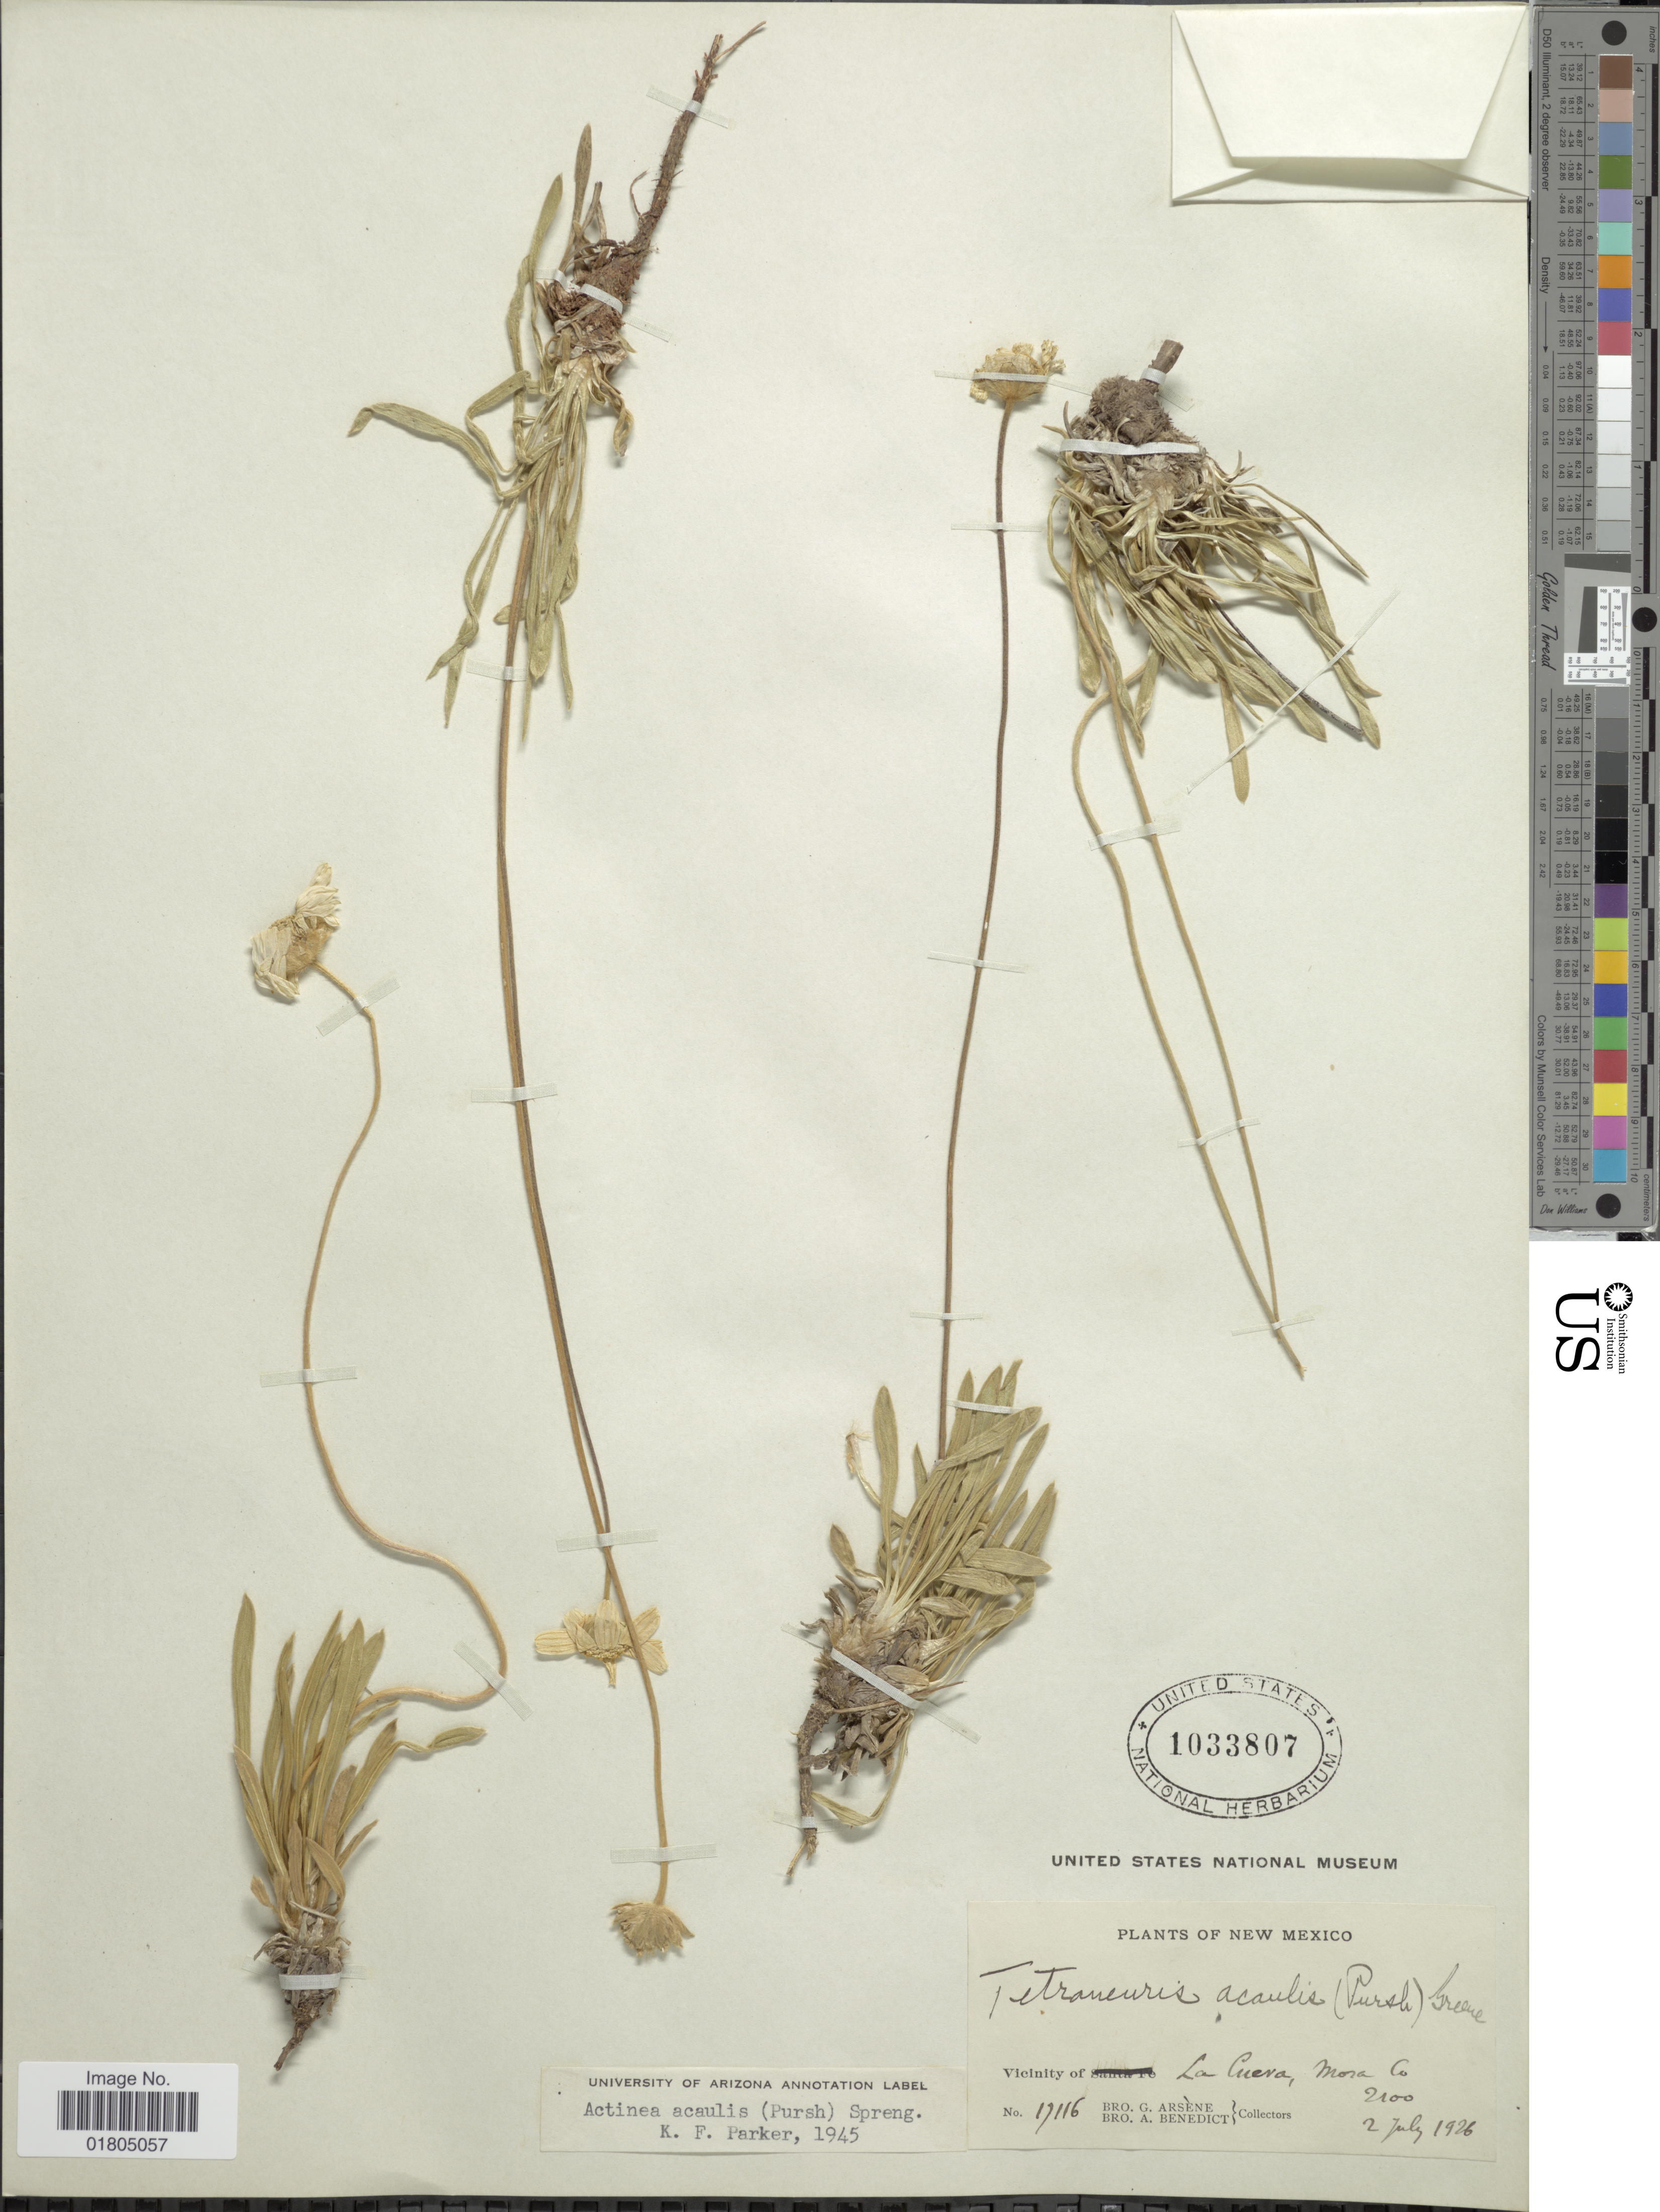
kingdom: Plantae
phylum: Tracheophyta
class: Magnoliopsida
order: Asterales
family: Asteraceae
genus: Actinea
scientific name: Actinea acaulis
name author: (Pursh) Spreng.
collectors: Bro. G. Arsène & Bro. A. Benedict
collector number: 17116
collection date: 1926-07-02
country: United States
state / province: New Mexico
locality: Vicinity of La Cueva, Mora Co.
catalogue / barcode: US 1033807